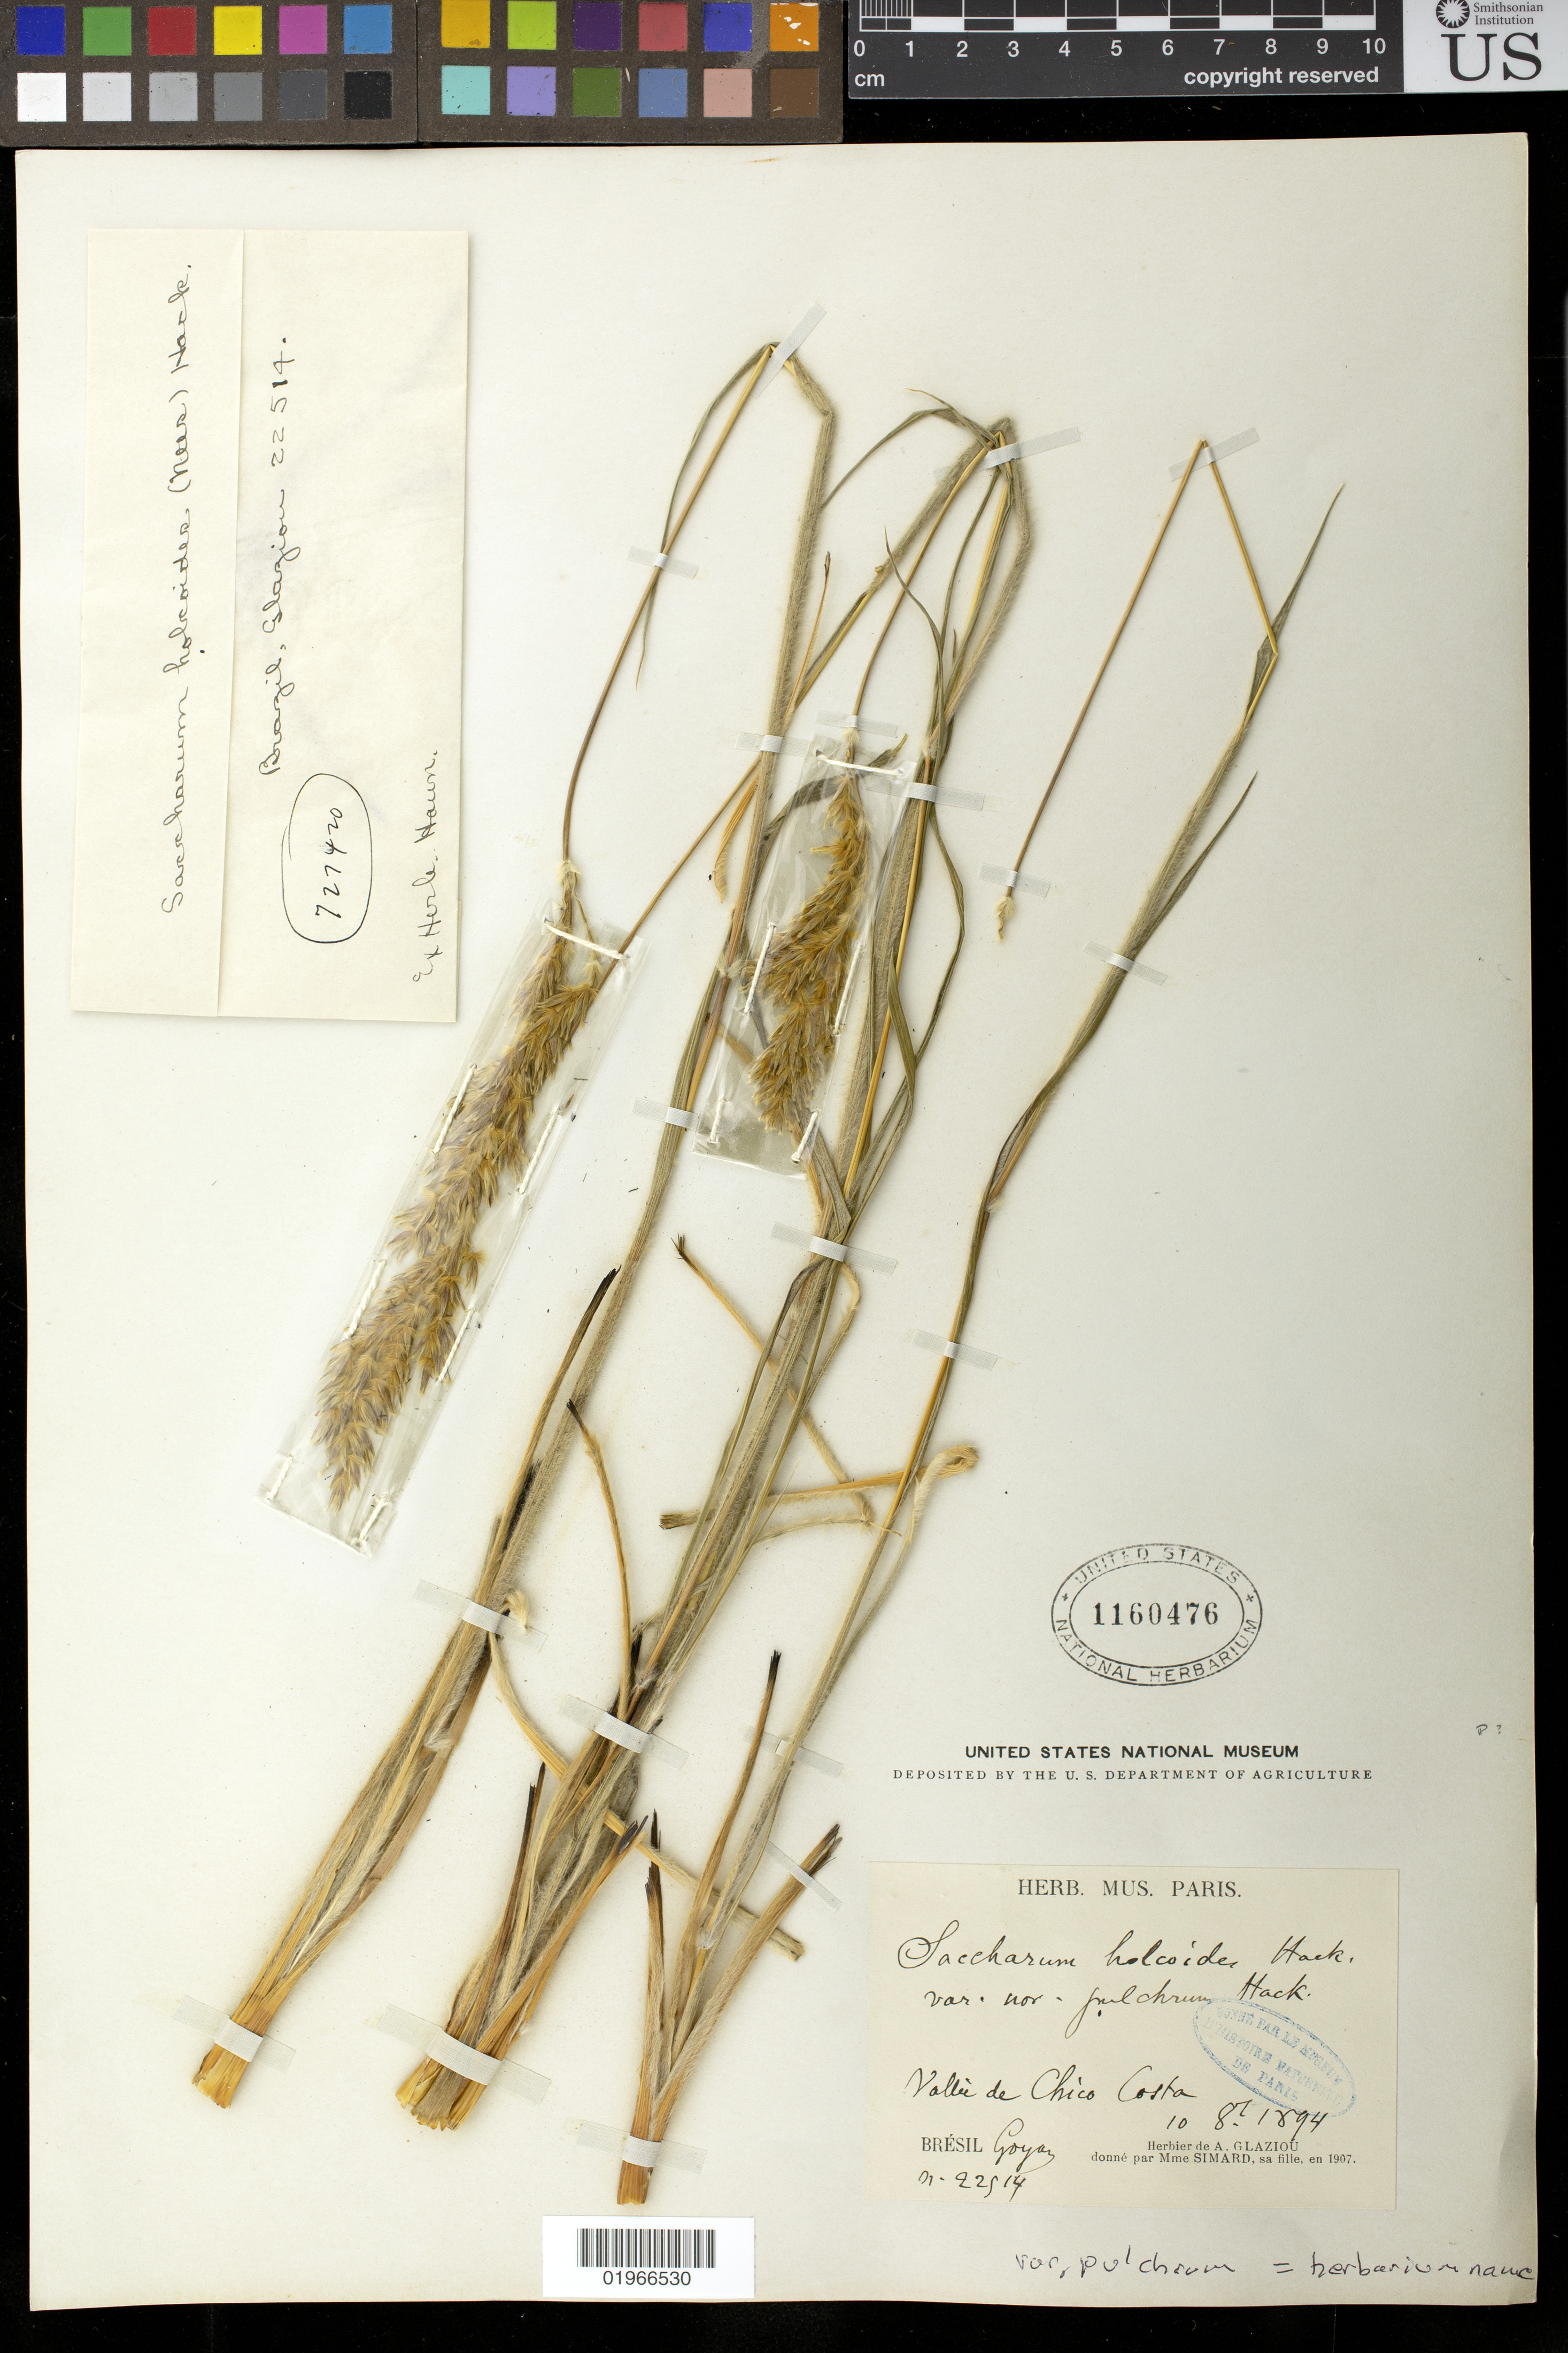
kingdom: Plantae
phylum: Tracheophyta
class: Liliopsida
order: Poales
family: Poaceae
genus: Saccharum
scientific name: Saccharum holcoides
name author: (Nees) Hack.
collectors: A. Glaziou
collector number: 22514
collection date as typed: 10 8th 1894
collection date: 1894-08-10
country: Brazil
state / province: Goiás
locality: Vallie de Chico Costa.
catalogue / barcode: US 1160476